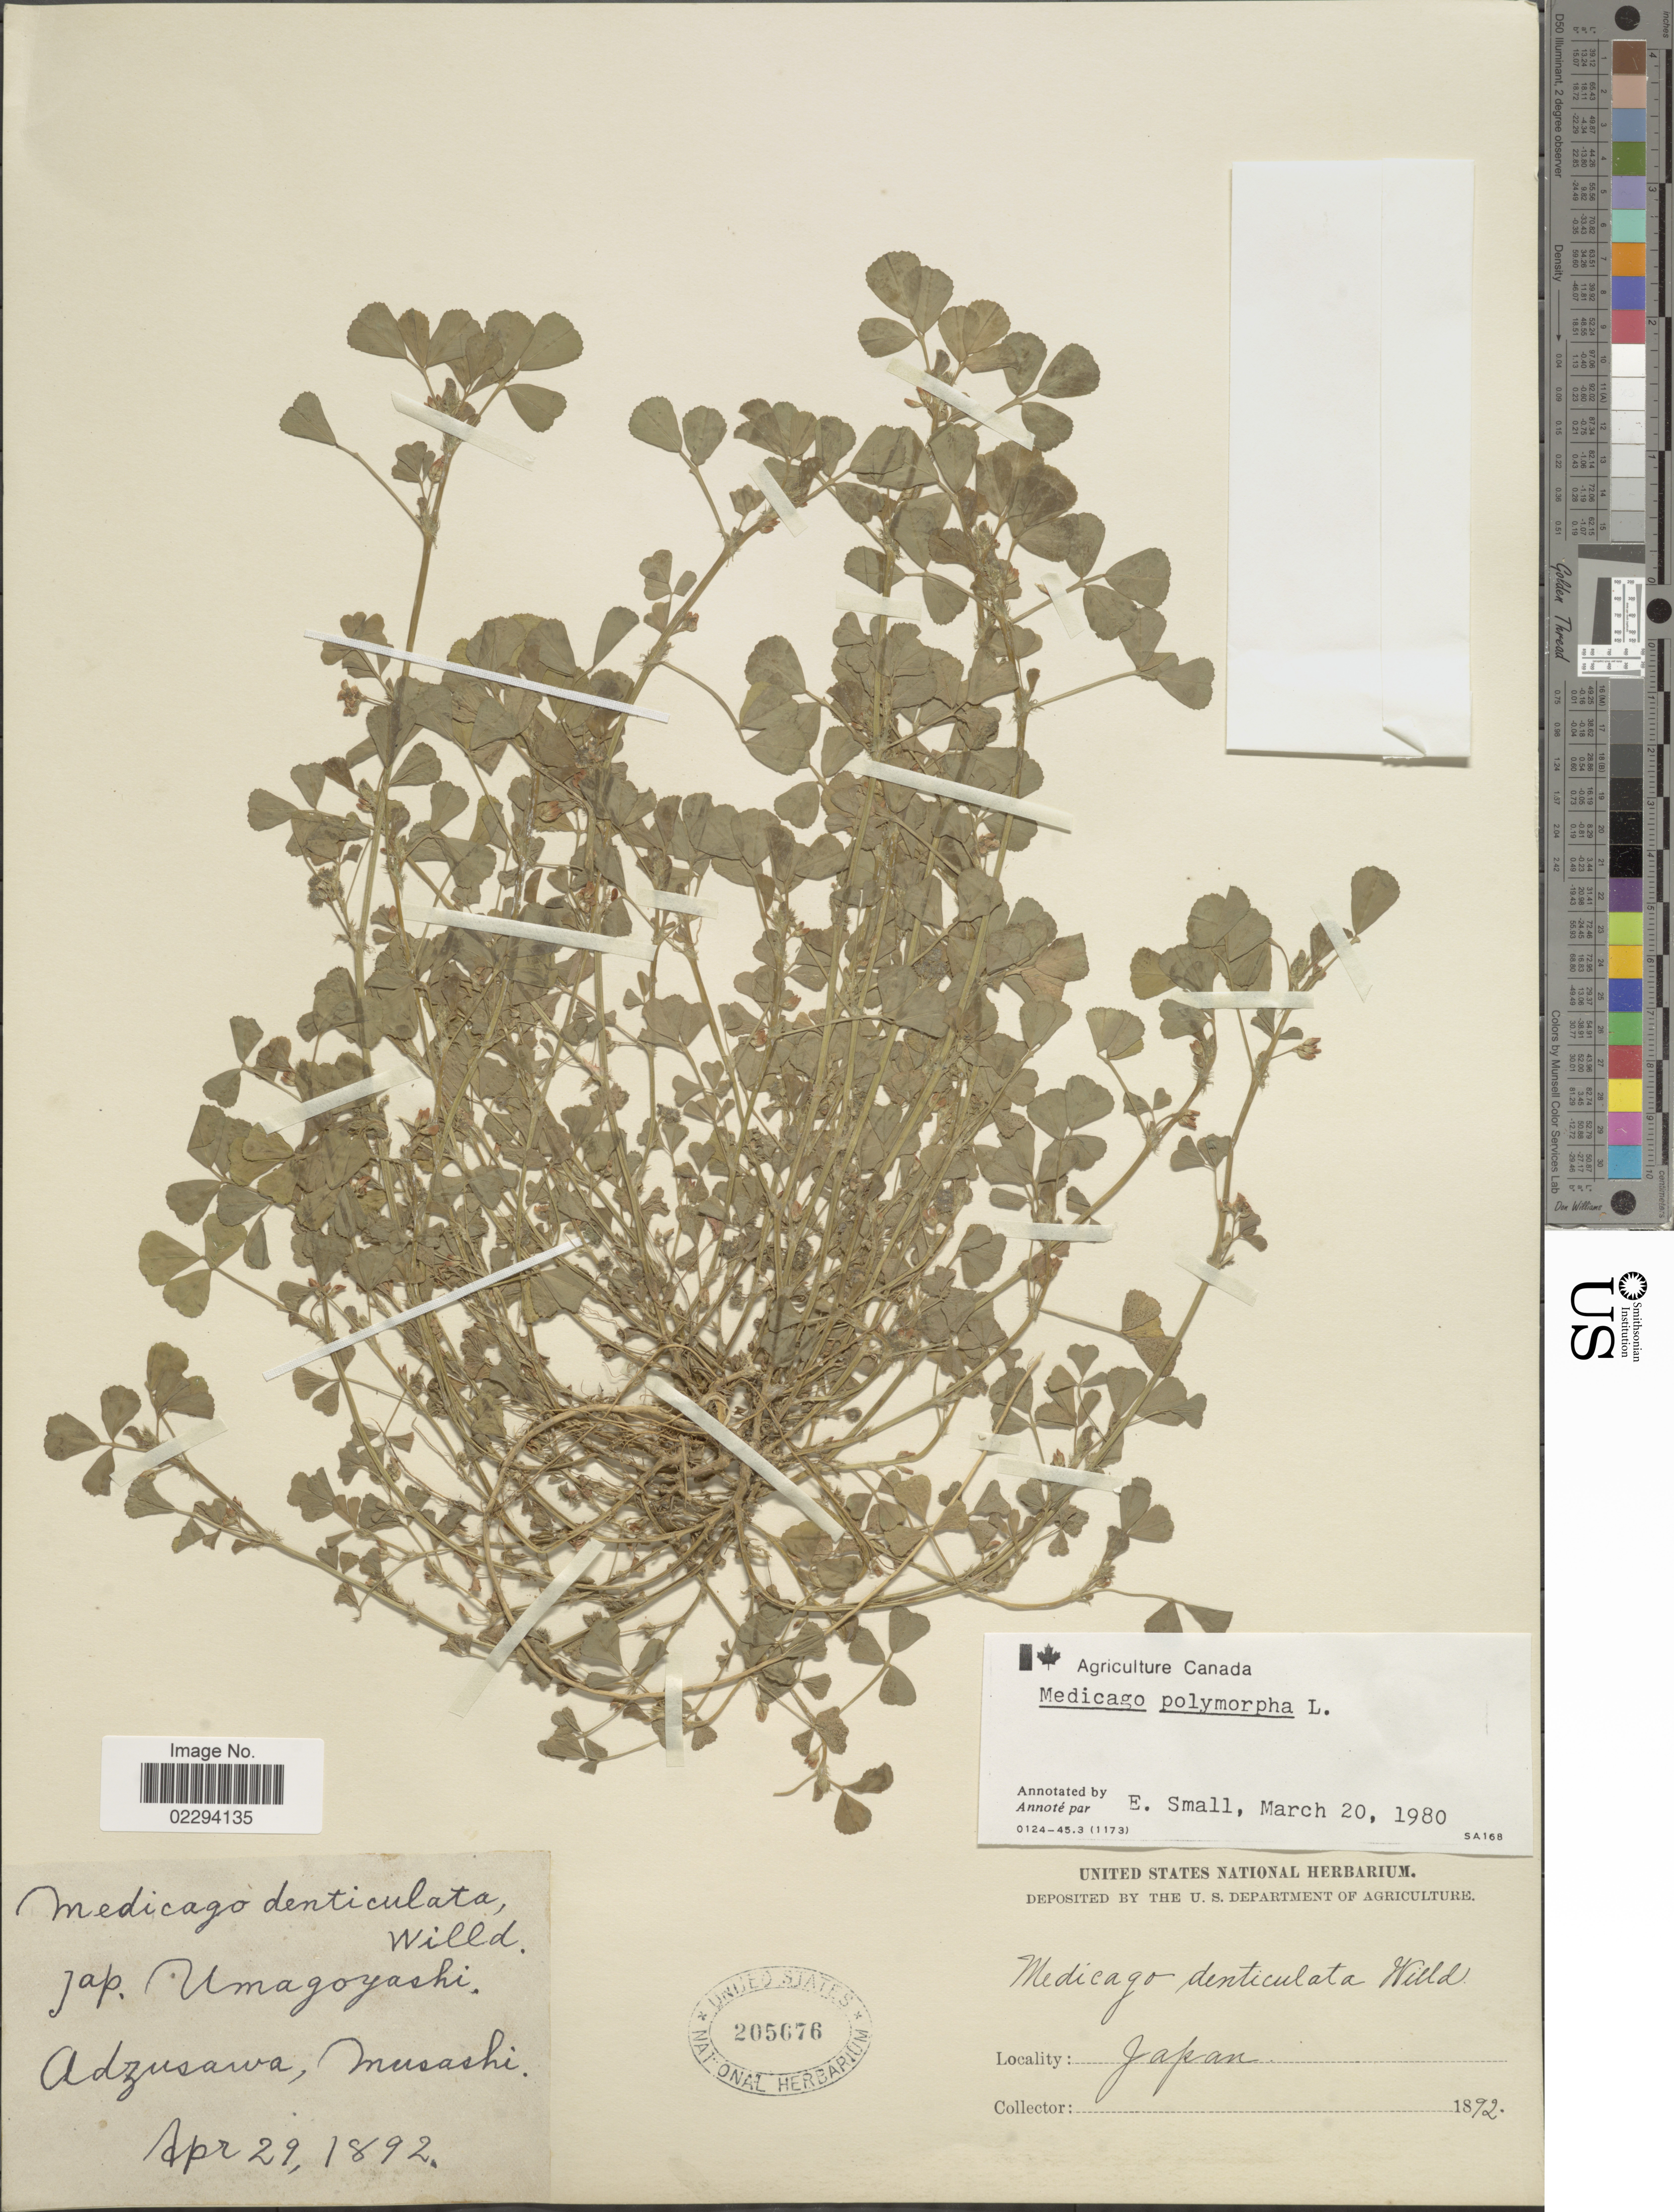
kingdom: Plantae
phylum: Tracheophyta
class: Magnoliopsida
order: Fabales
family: Fabaceae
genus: Medicago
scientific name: Medicago polymorpha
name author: L.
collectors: U.S. National Herbarium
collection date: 1892-04-29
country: Japan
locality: Adzusawa, Musashi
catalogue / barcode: US 205676